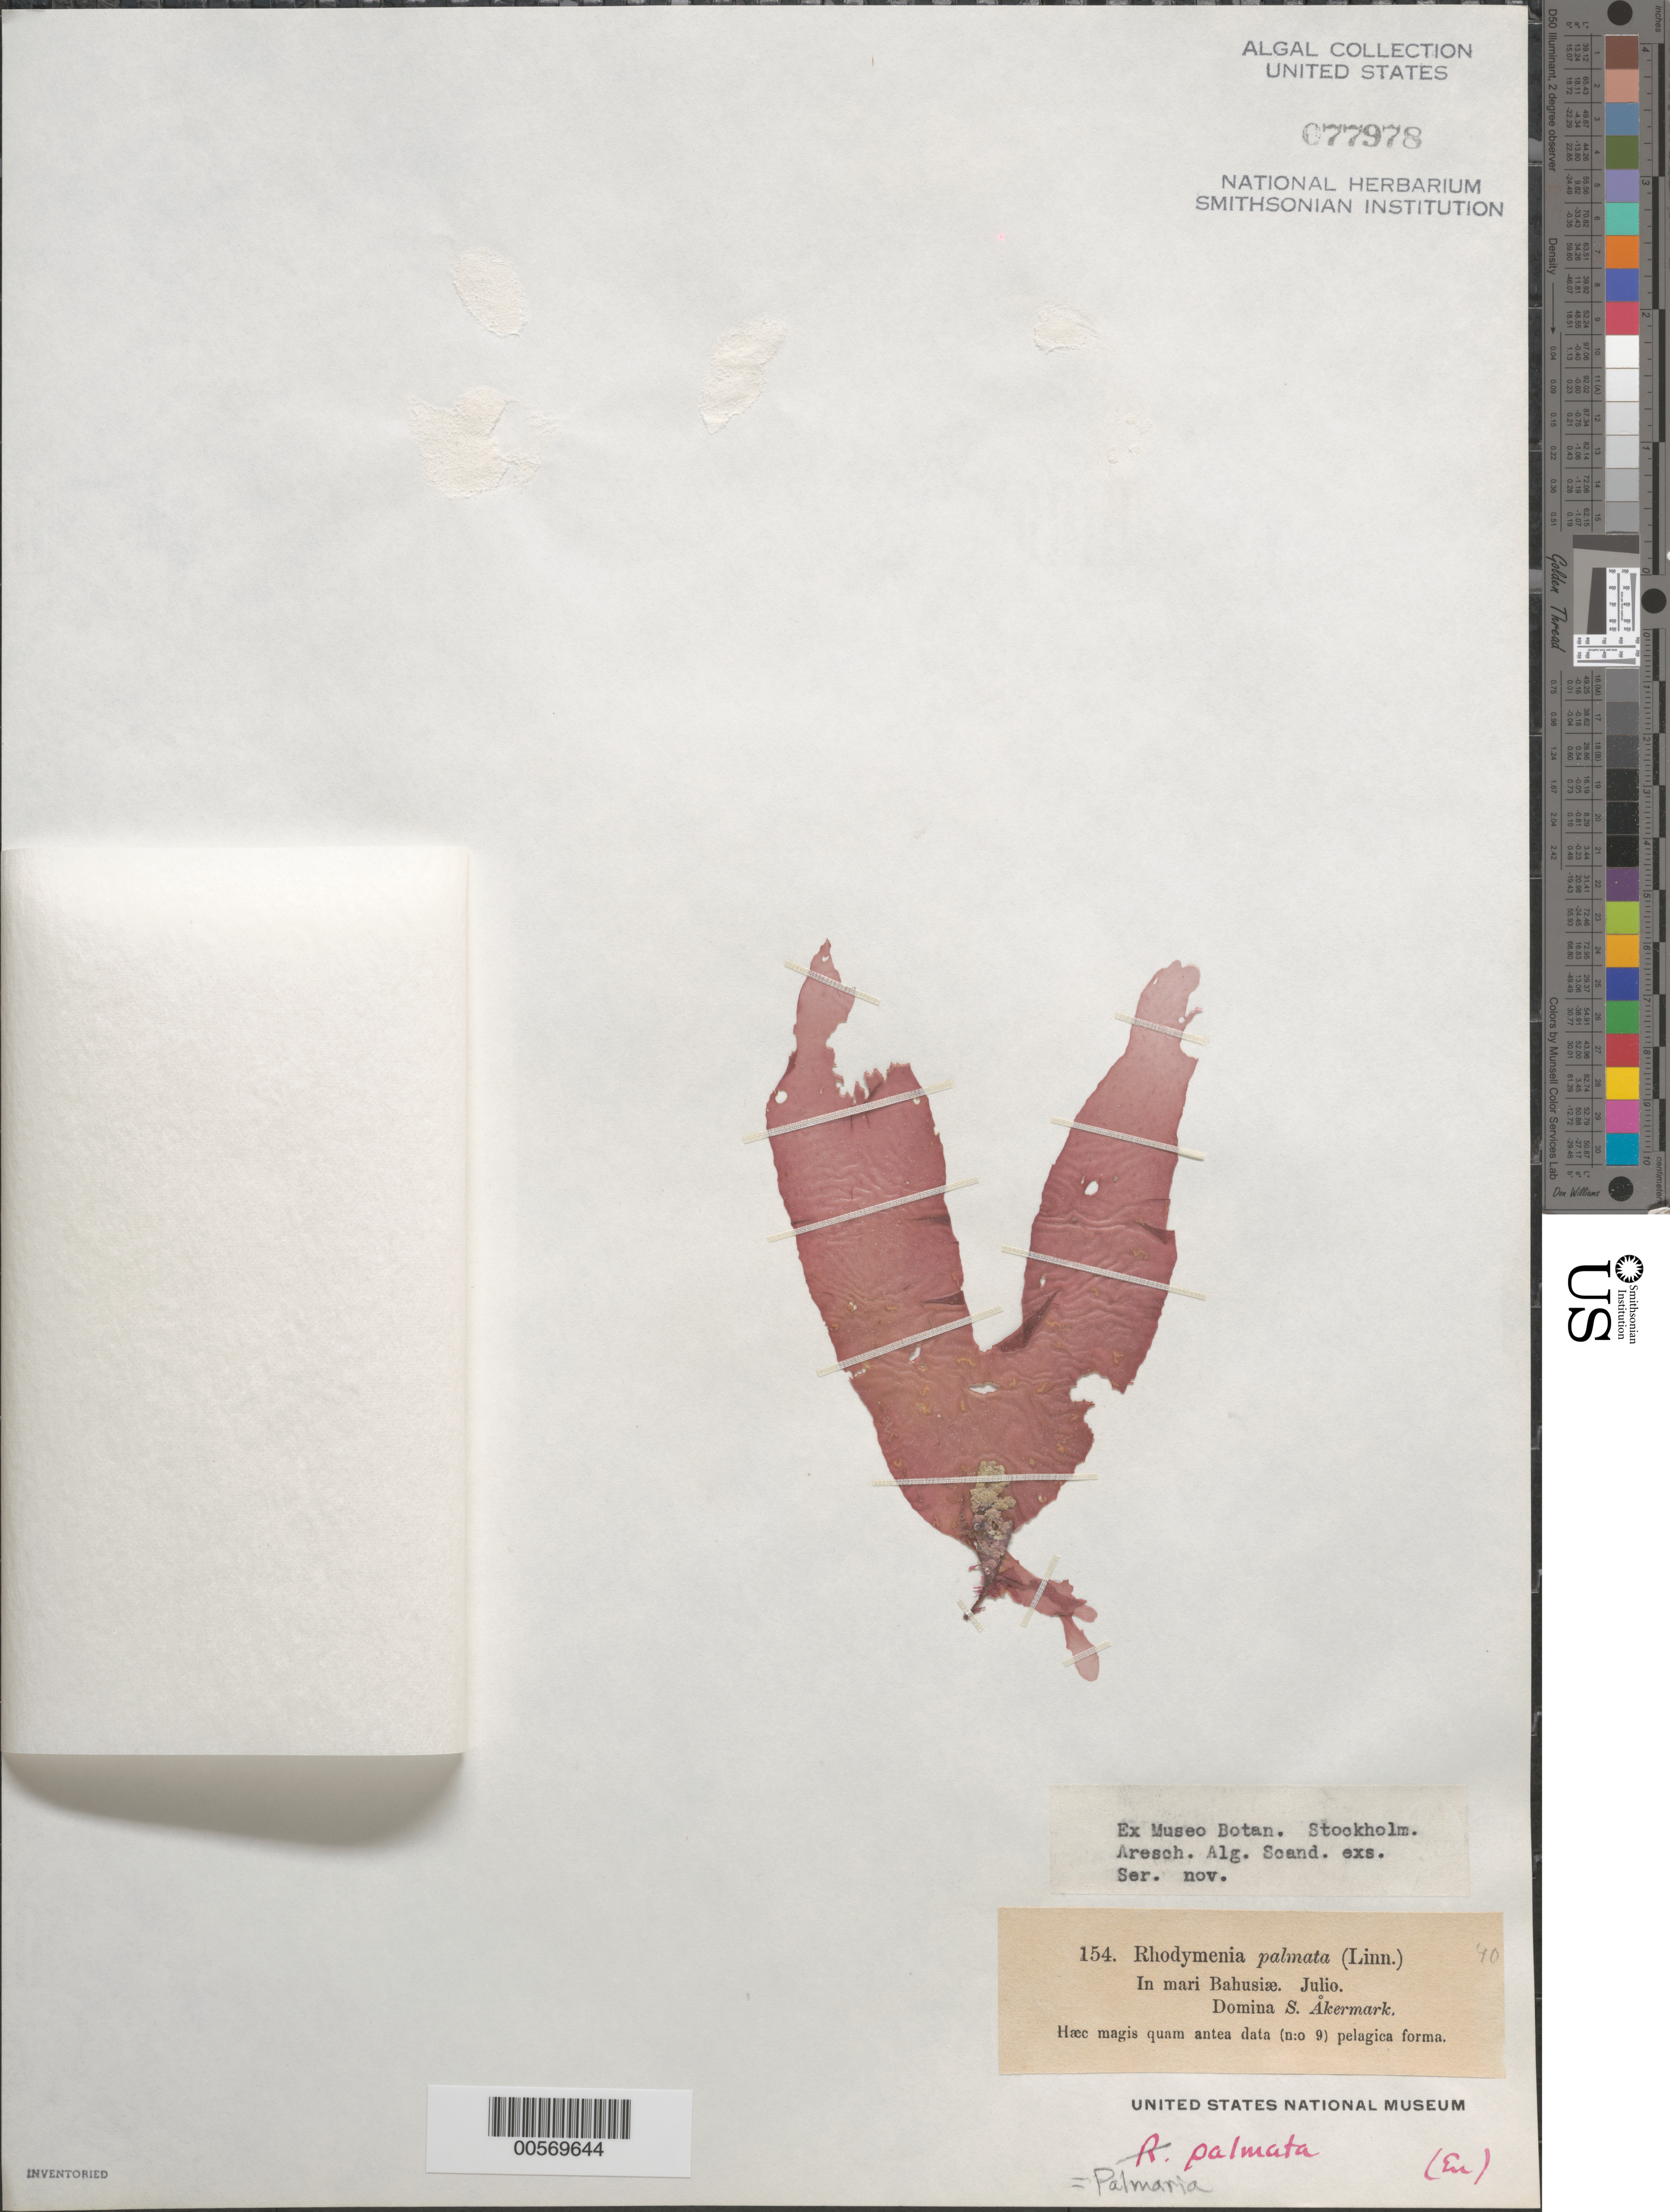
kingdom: Plantae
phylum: Rhodophyta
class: Florideophyceae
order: Palmariales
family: Palmariaceae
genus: Palmaria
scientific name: Palmaria palmata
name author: (L.) F. Weber & D. Mohr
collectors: S. Akermark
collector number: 154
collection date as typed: Jul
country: Sweden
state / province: Västra Götaland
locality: Bohus bay (mari bahusiae)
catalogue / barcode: US 77978